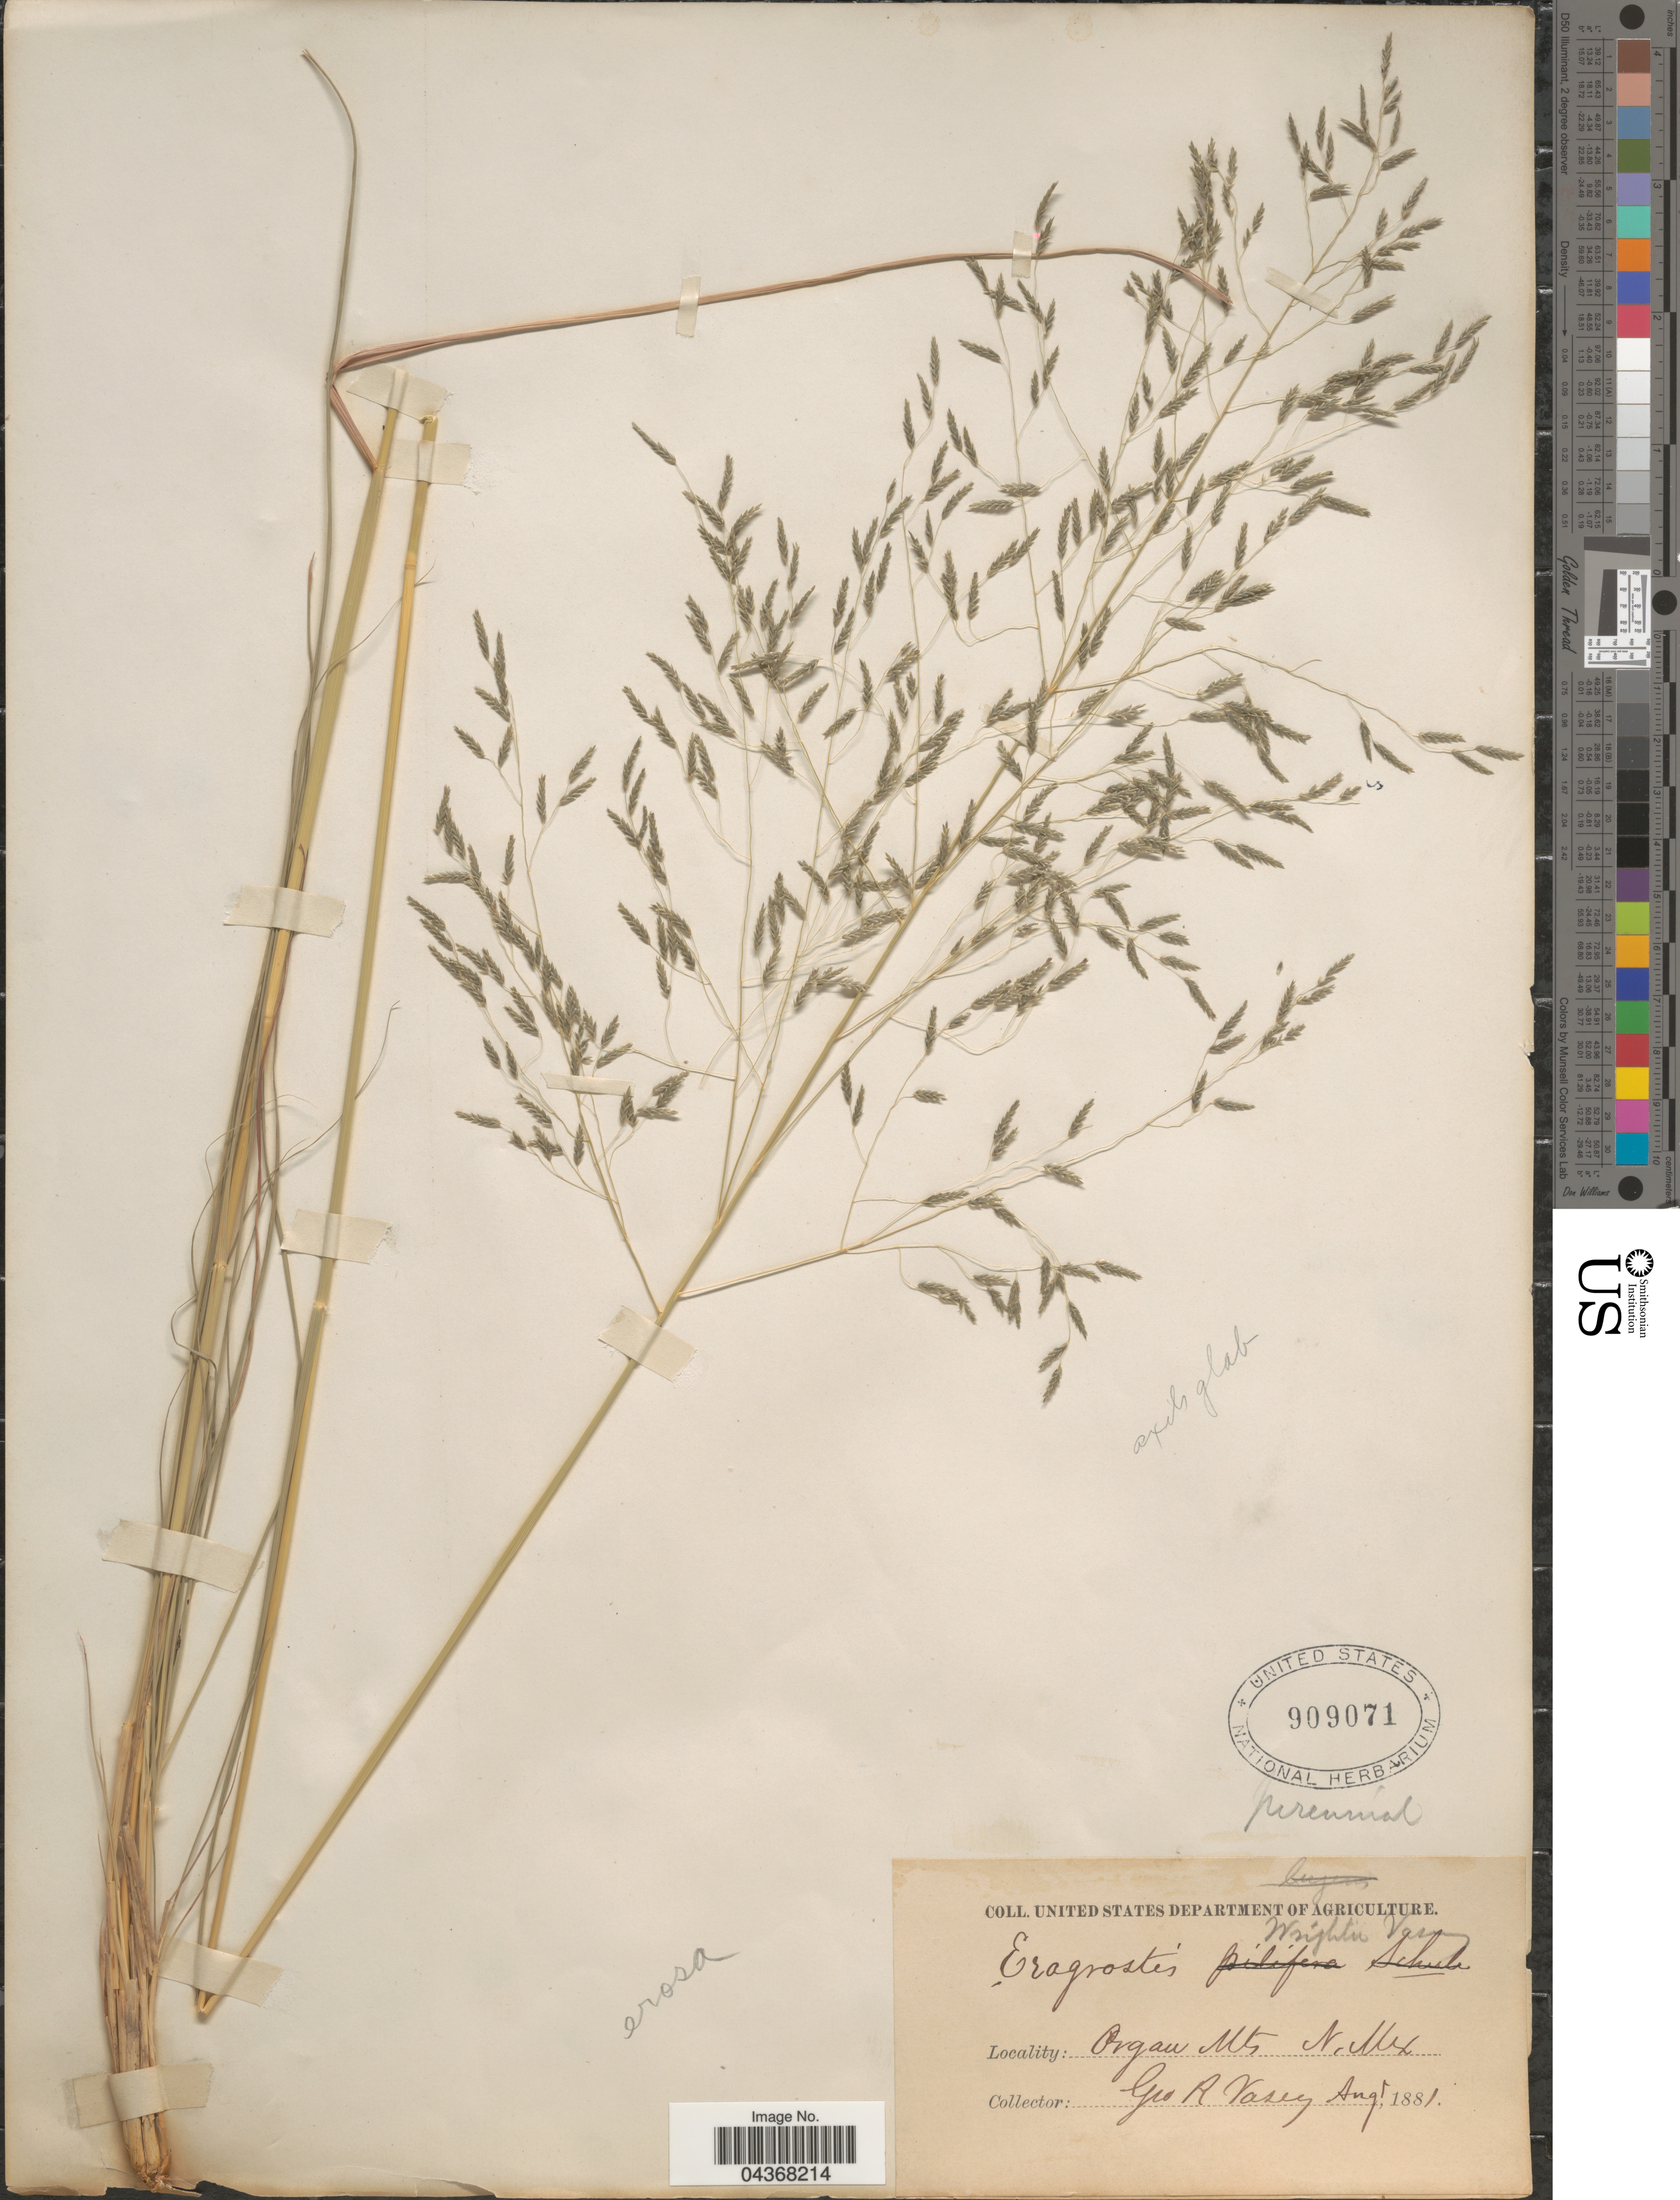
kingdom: Plantae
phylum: Tracheophyta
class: Liliopsida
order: Poales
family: Poaceae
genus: Eragrostis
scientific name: Eragrostis erosa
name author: Scribn. ex W.J. Beal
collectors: G. R. Vasey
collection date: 1881-08-01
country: United States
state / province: New Mexico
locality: Organ Mts.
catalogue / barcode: US 909071